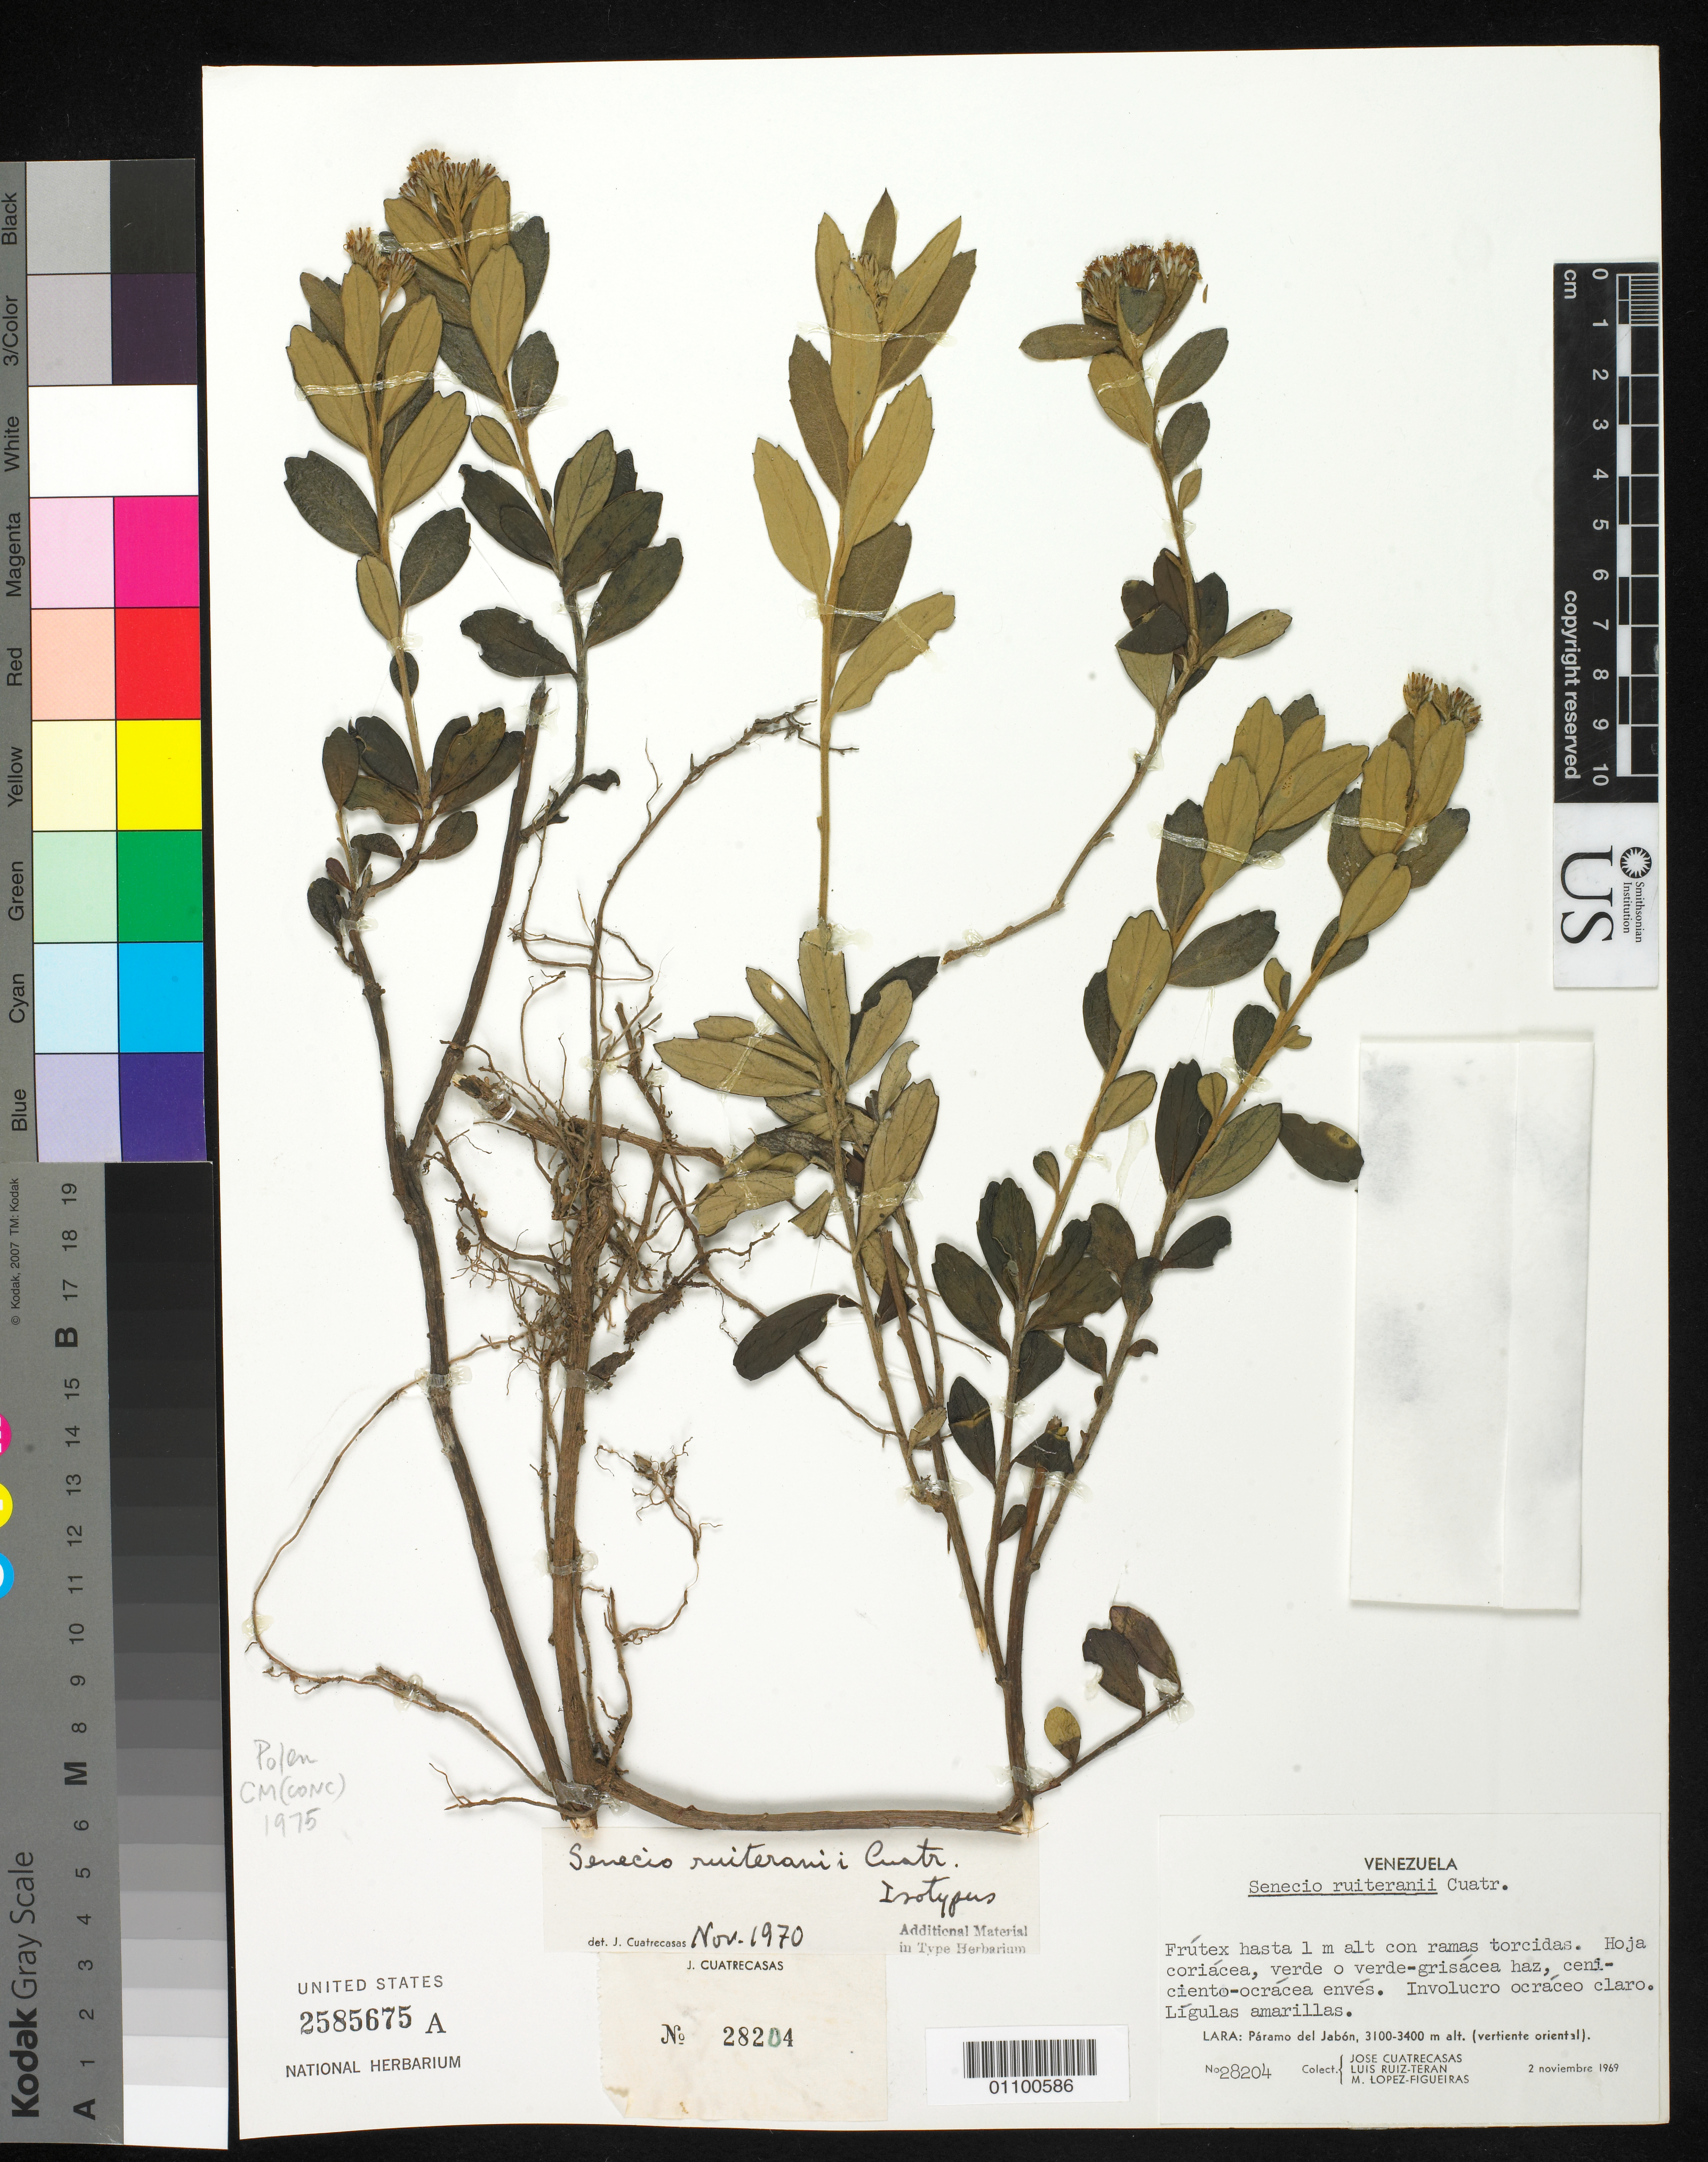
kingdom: Plantae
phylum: Tracheophyta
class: Magnoliopsida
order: Asterales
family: Asteraceae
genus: Senecio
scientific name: Senecio ruiteranii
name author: Cuatrec.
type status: Isotype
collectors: J. Cuatrecasas, L. E. Ruíz-Terán & M. López Figueiras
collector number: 28204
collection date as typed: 02 Nov 1969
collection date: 1969-11-02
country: Venezuela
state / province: Lara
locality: Páramo del Jabon, vertiente oriental. [Páramo del Jabon, E slope.]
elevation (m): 3100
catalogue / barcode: US 2585675